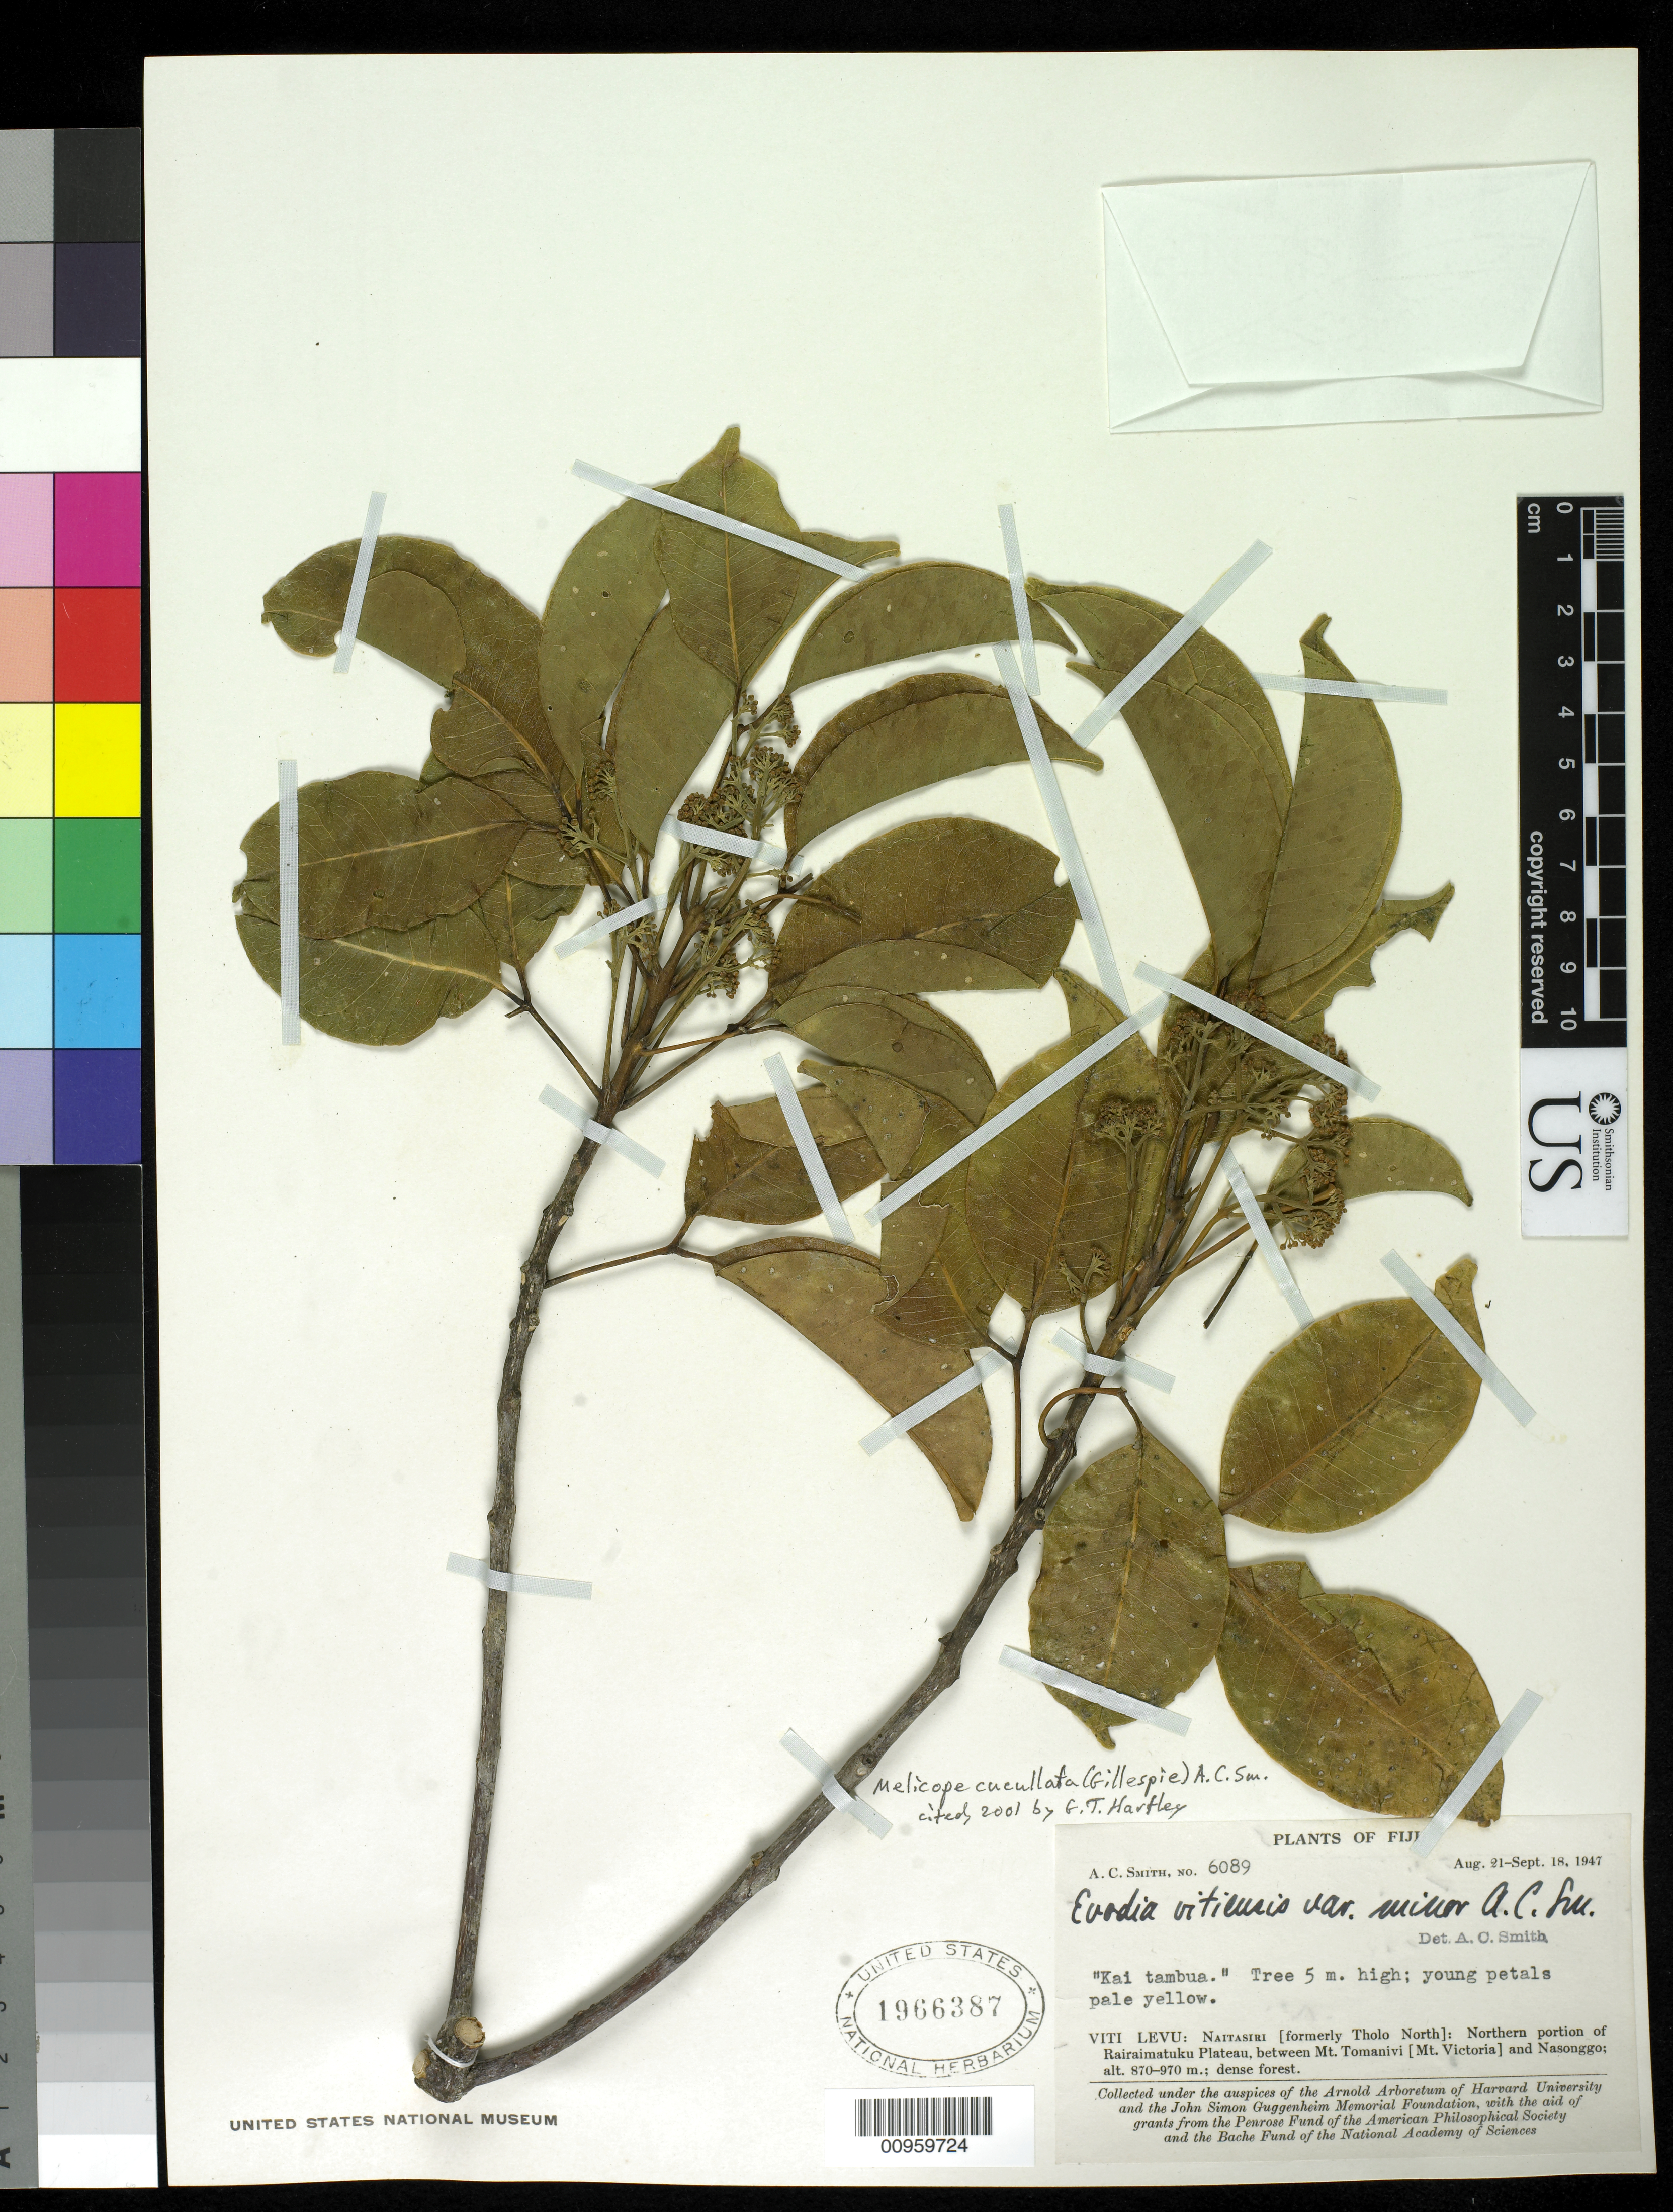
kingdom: Plantae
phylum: Tracheophyta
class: Magnoliopsida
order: Sapindales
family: Rutaceae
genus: Melicope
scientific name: Melicope cucullata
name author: (Gillespie) A.C. Sm.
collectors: C. A. Smith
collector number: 6089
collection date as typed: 21 Aug 1947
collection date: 1947-08-21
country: Fiji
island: Viti Levu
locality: Naitasiri: Northern portion of Rairaimatuku Plateau between Mt. Tomanivi and Nasonggo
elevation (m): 870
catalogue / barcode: US 1966387